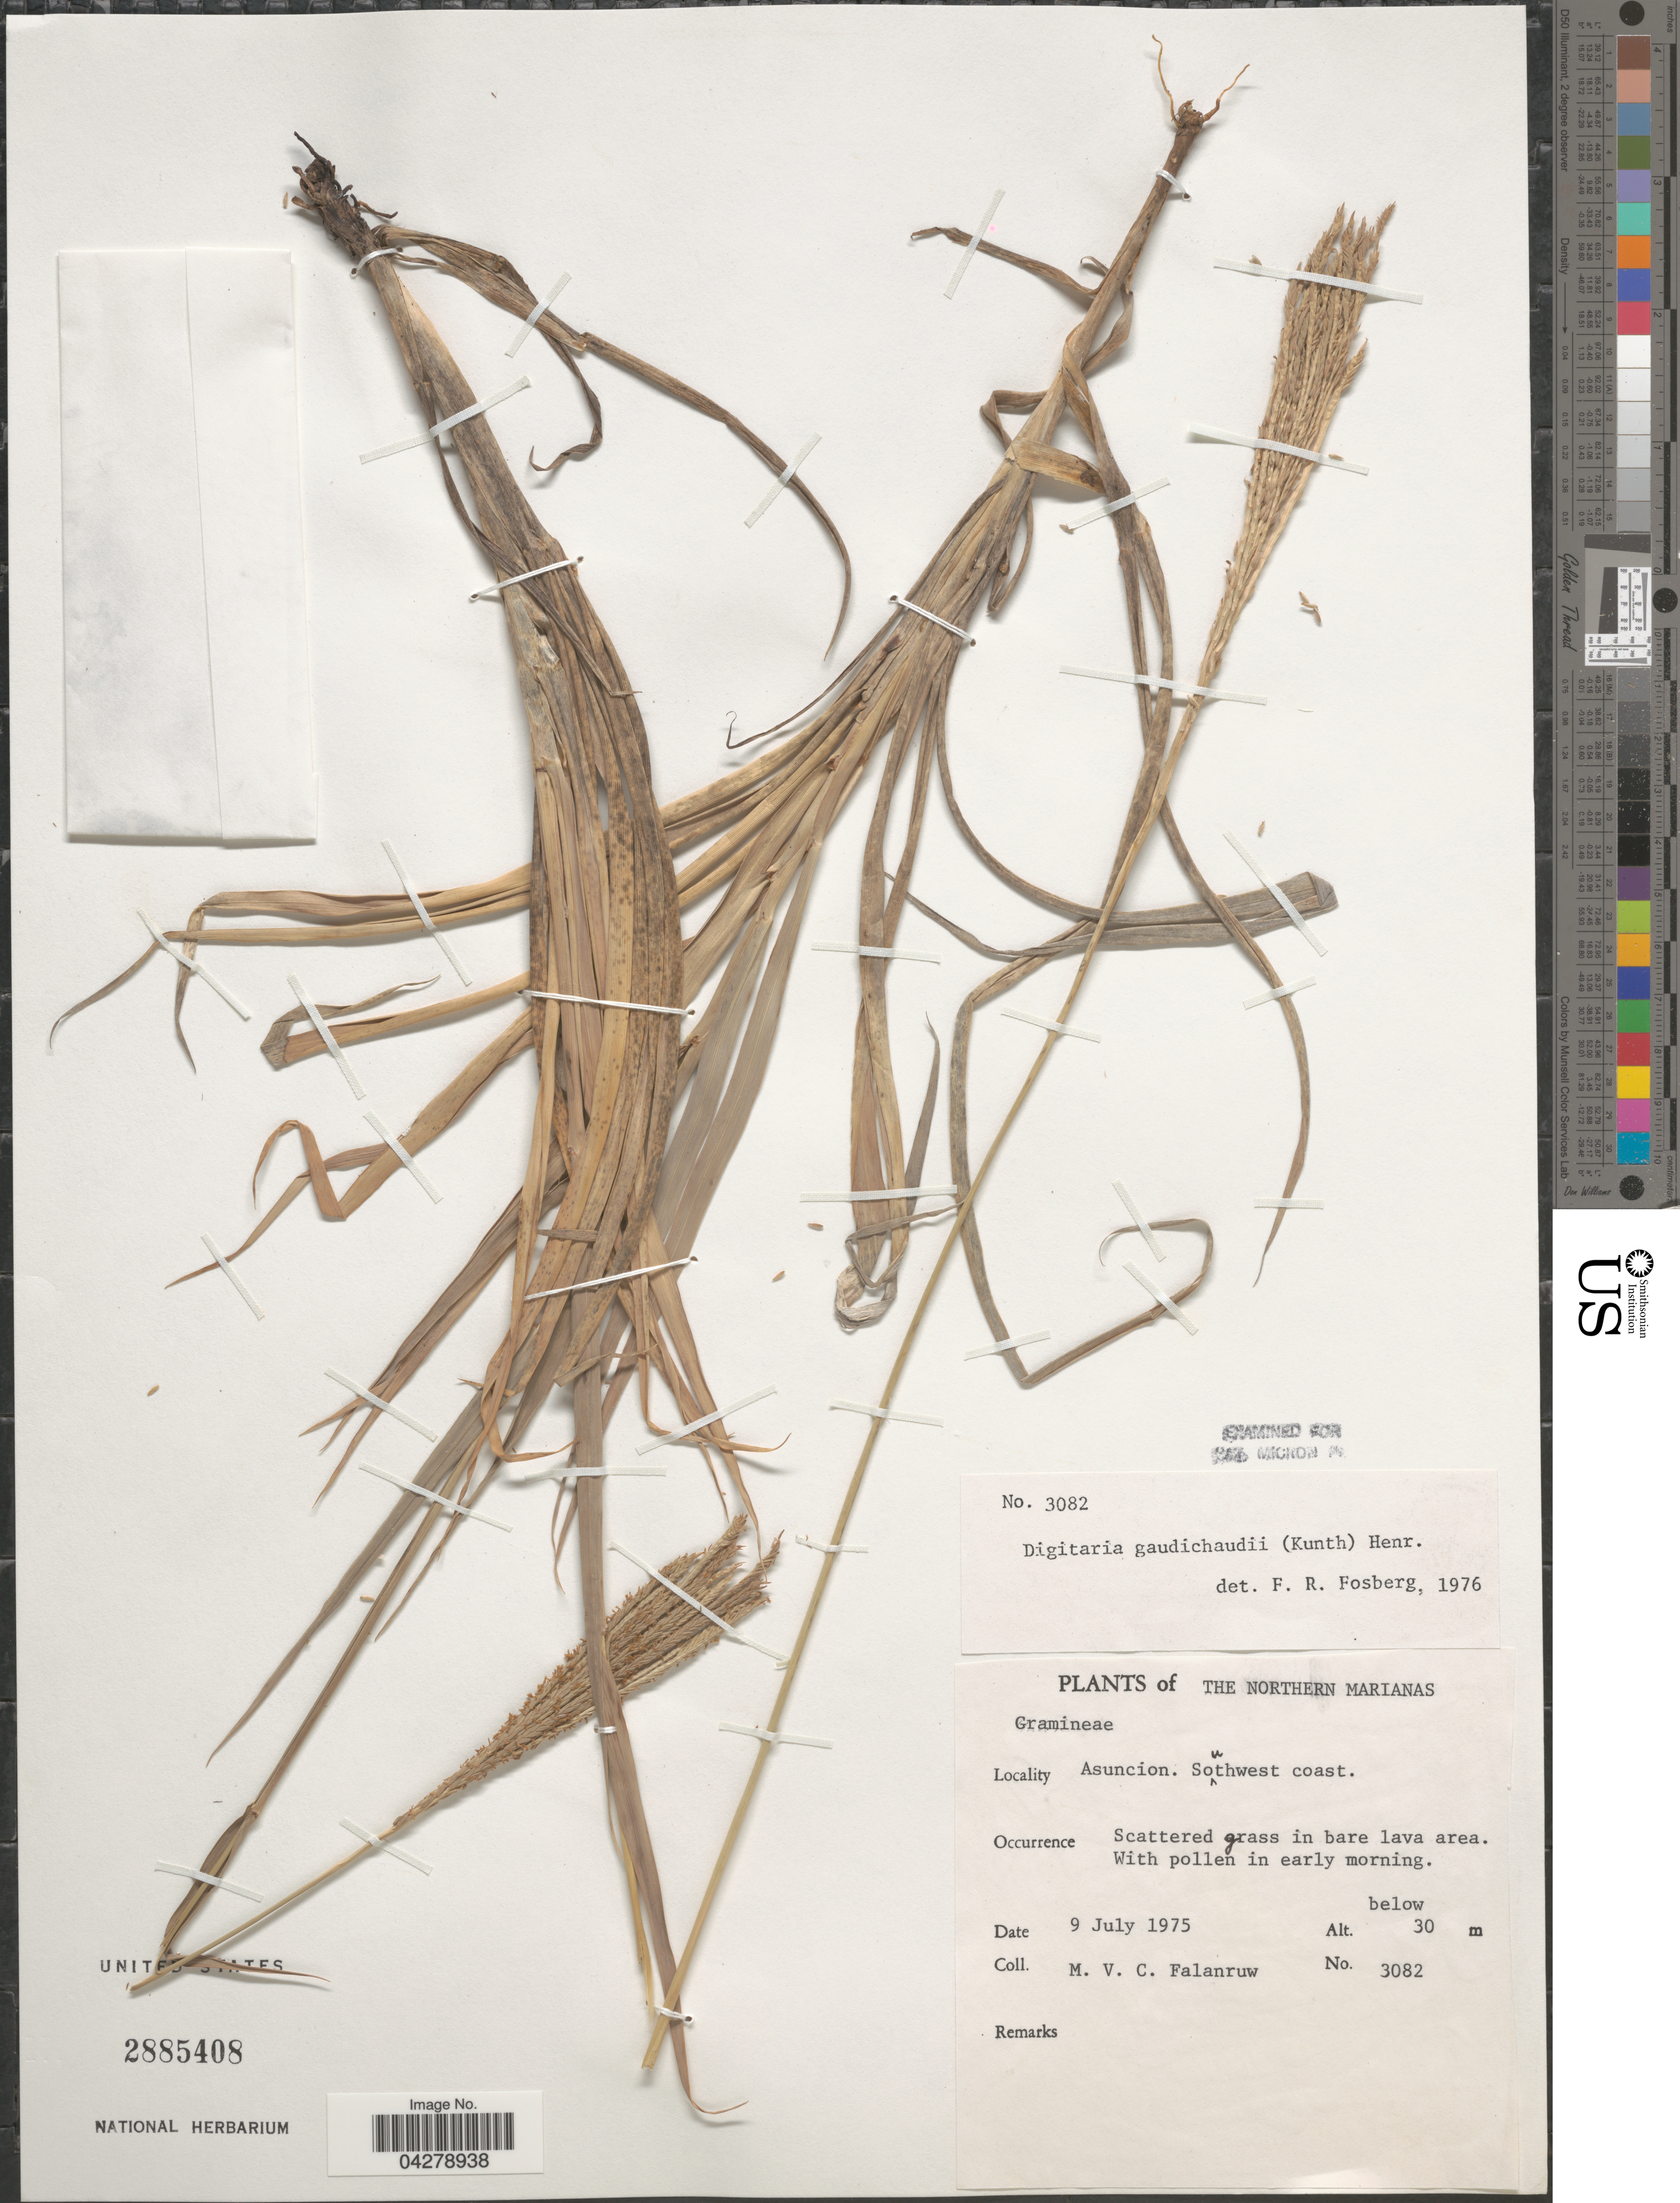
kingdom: Plantae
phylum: Tracheophyta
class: Liliopsida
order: Poales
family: Poaceae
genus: Digitaria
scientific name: Digitaria gaudichaudii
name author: (Kunth) Ham.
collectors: M. V. Falanruw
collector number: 3082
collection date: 1975-07-09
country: Northern Mariana Islands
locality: Asuncion. Southwest coast. Scattered grass in bare lava area.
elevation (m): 30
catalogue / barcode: US 2885408